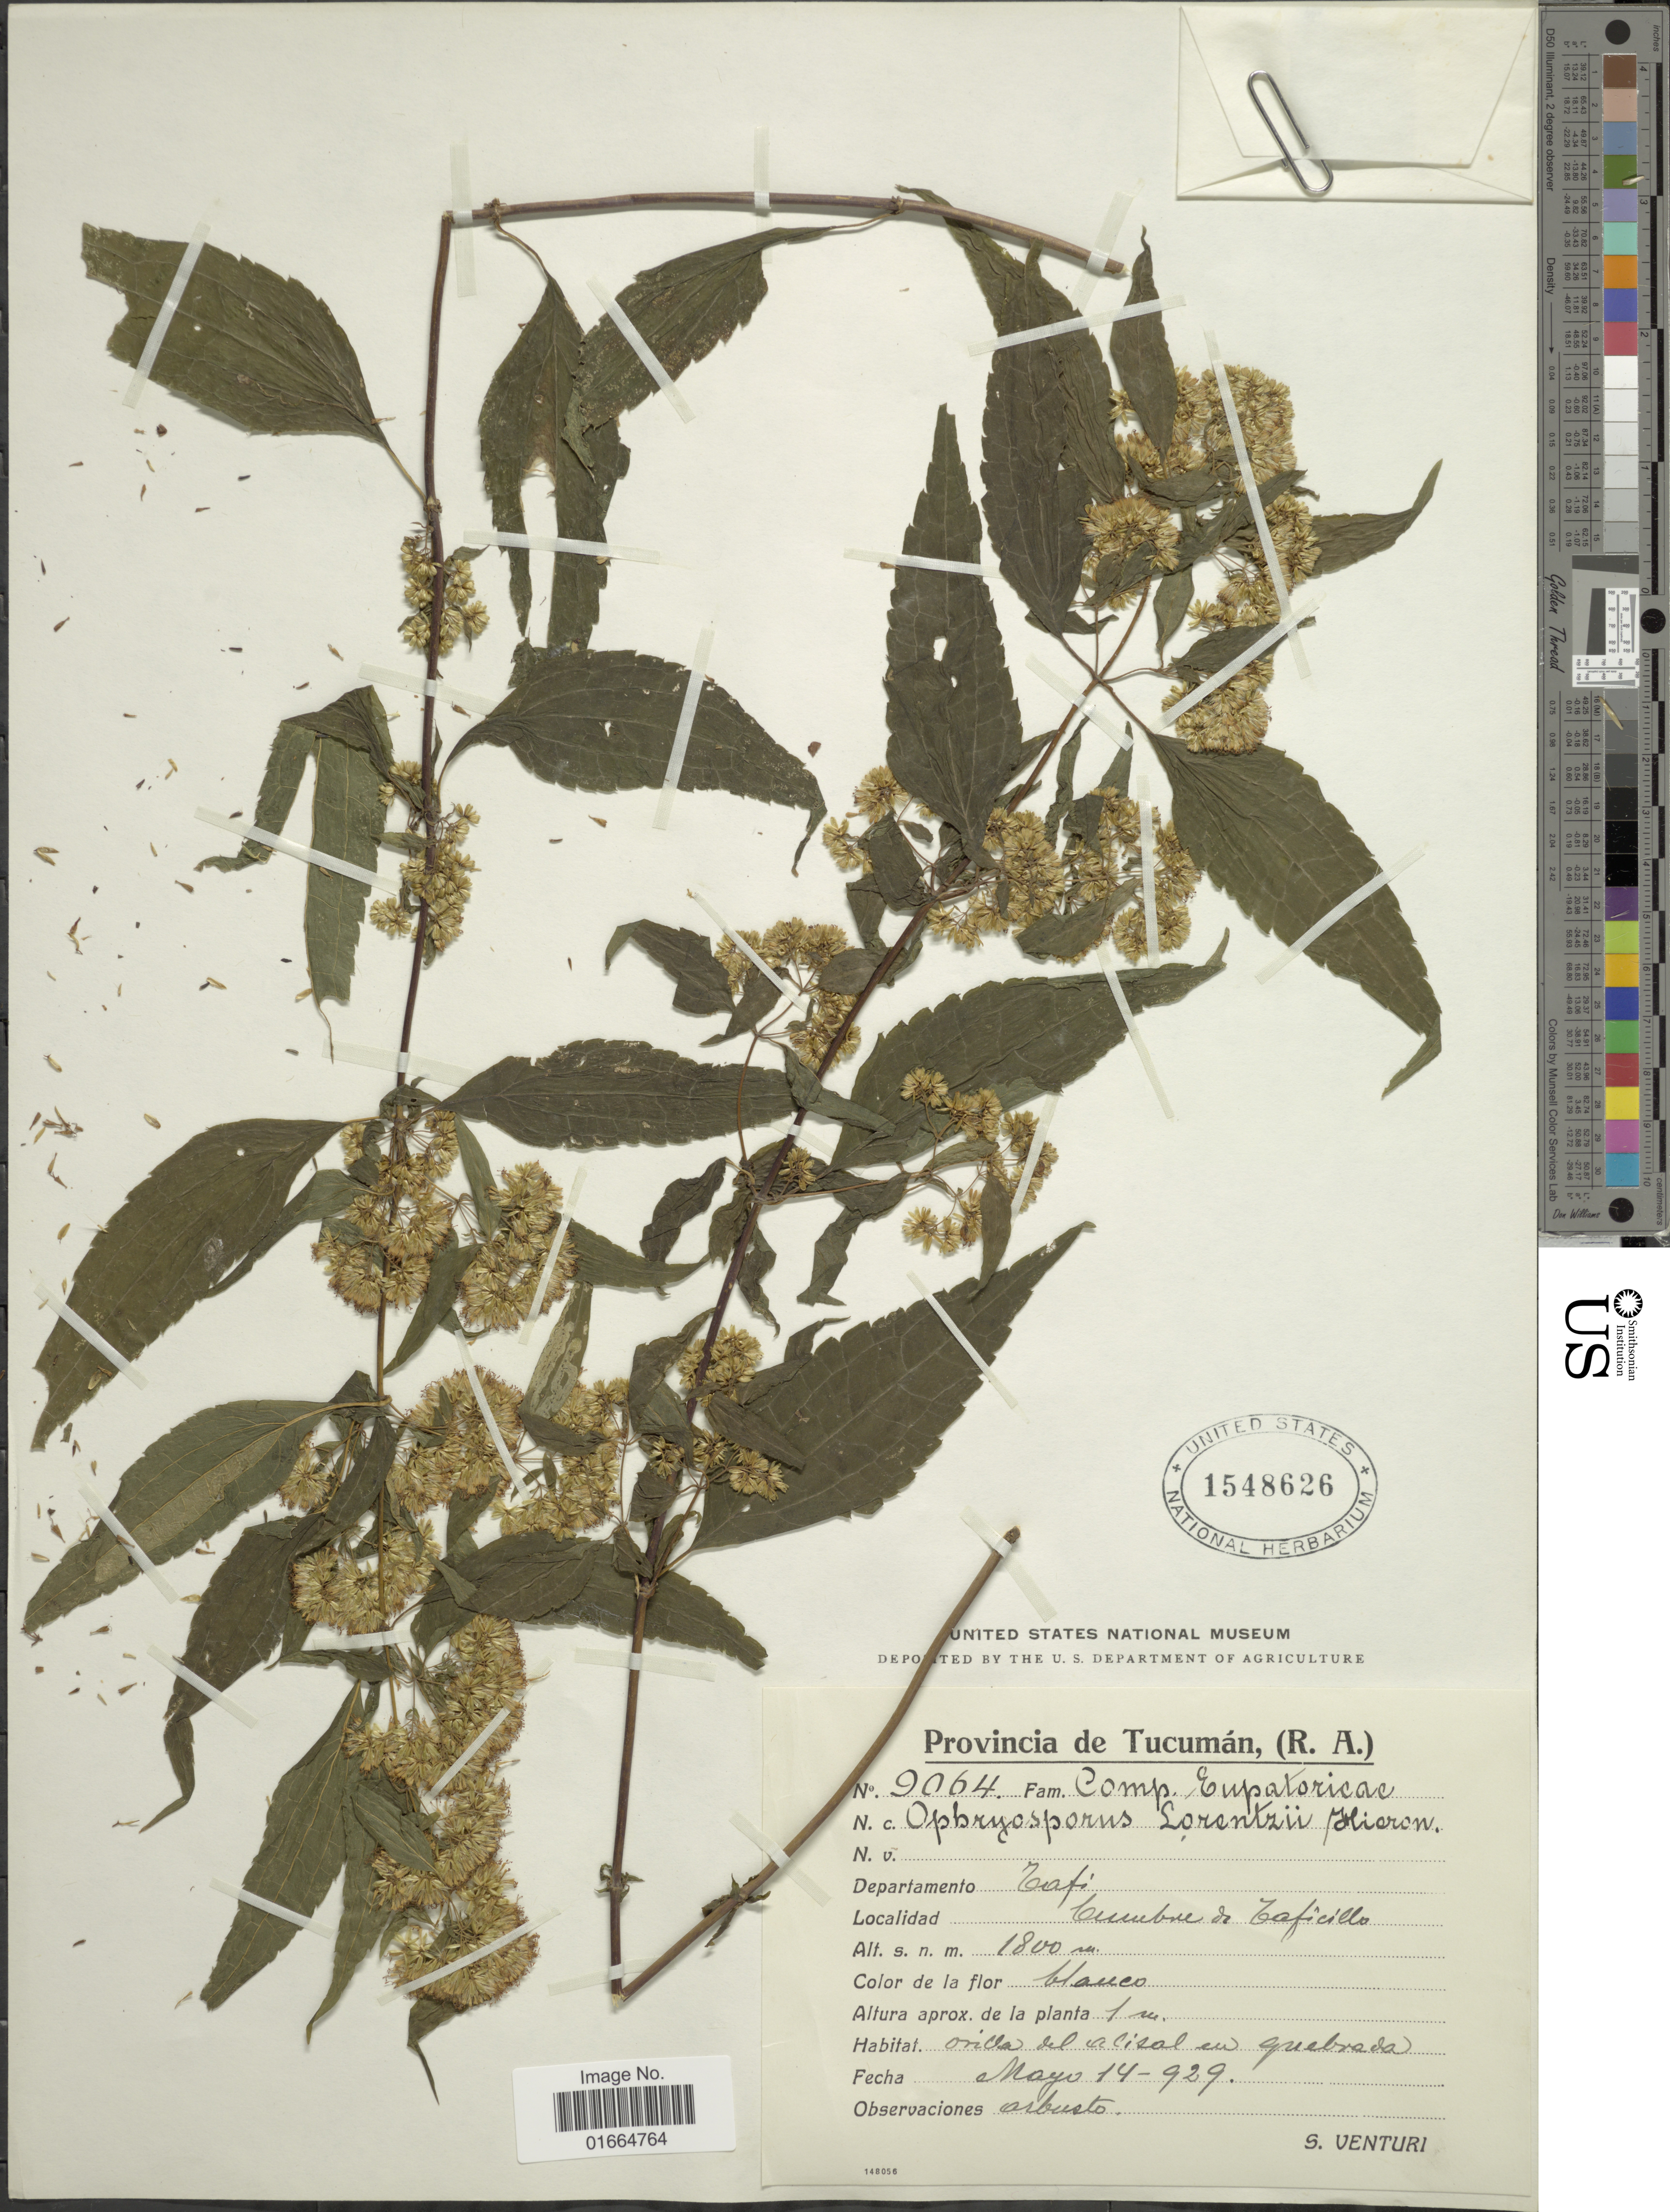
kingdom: Plantae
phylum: Tracheophyta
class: Magnoliopsida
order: Asterales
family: Asteraceae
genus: Ophryosporus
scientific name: Ophryosporus lorentzii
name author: Hieron.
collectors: S. Venturi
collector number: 9064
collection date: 1929-05-14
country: Argentina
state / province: Tucuman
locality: Provincia de Tucumán, (R.A.). Departamento Tafi. Cumbre de Taficilla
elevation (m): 1800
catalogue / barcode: US 1548626